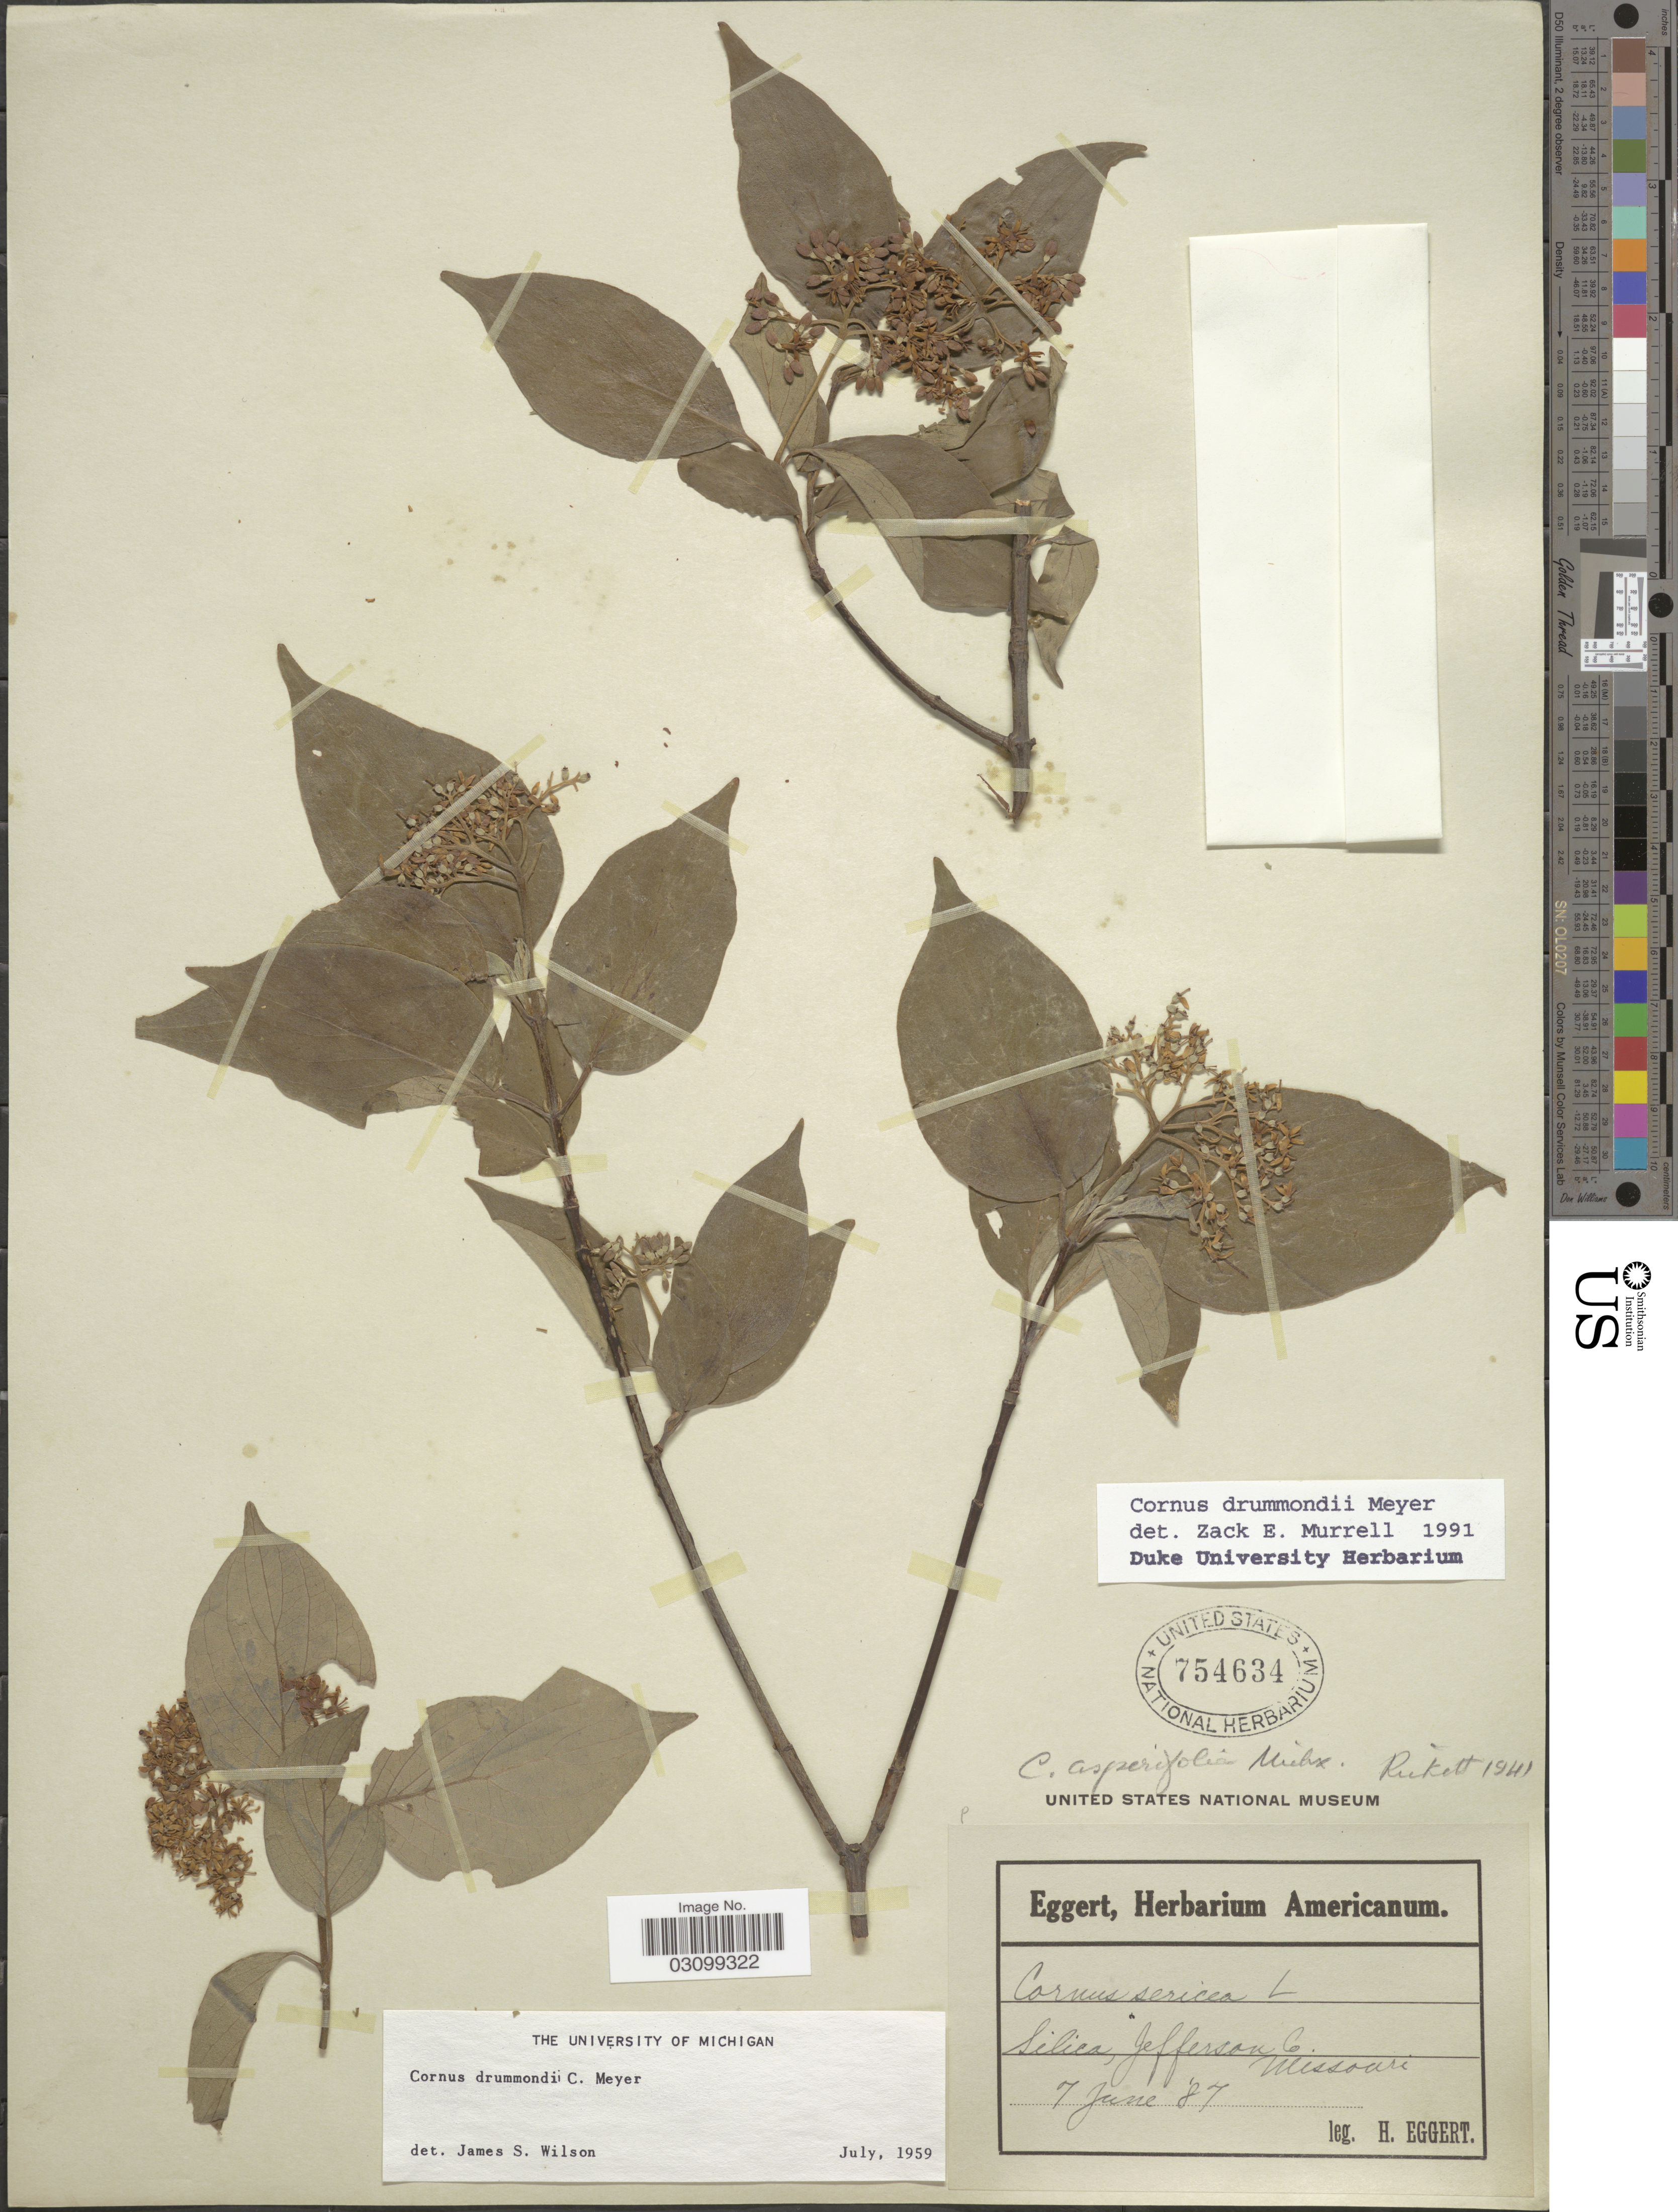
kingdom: Plantae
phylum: Tracheophyta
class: Magnoliopsida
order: Cornales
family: Cornaceae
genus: Cornus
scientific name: Cornus drummondii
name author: C.A. Mey.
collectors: H. Eggert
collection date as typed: Transcribed d/m/y: 7/6/87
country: United States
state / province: Missouri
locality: Silica, Jefferson Co.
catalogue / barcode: US 754634